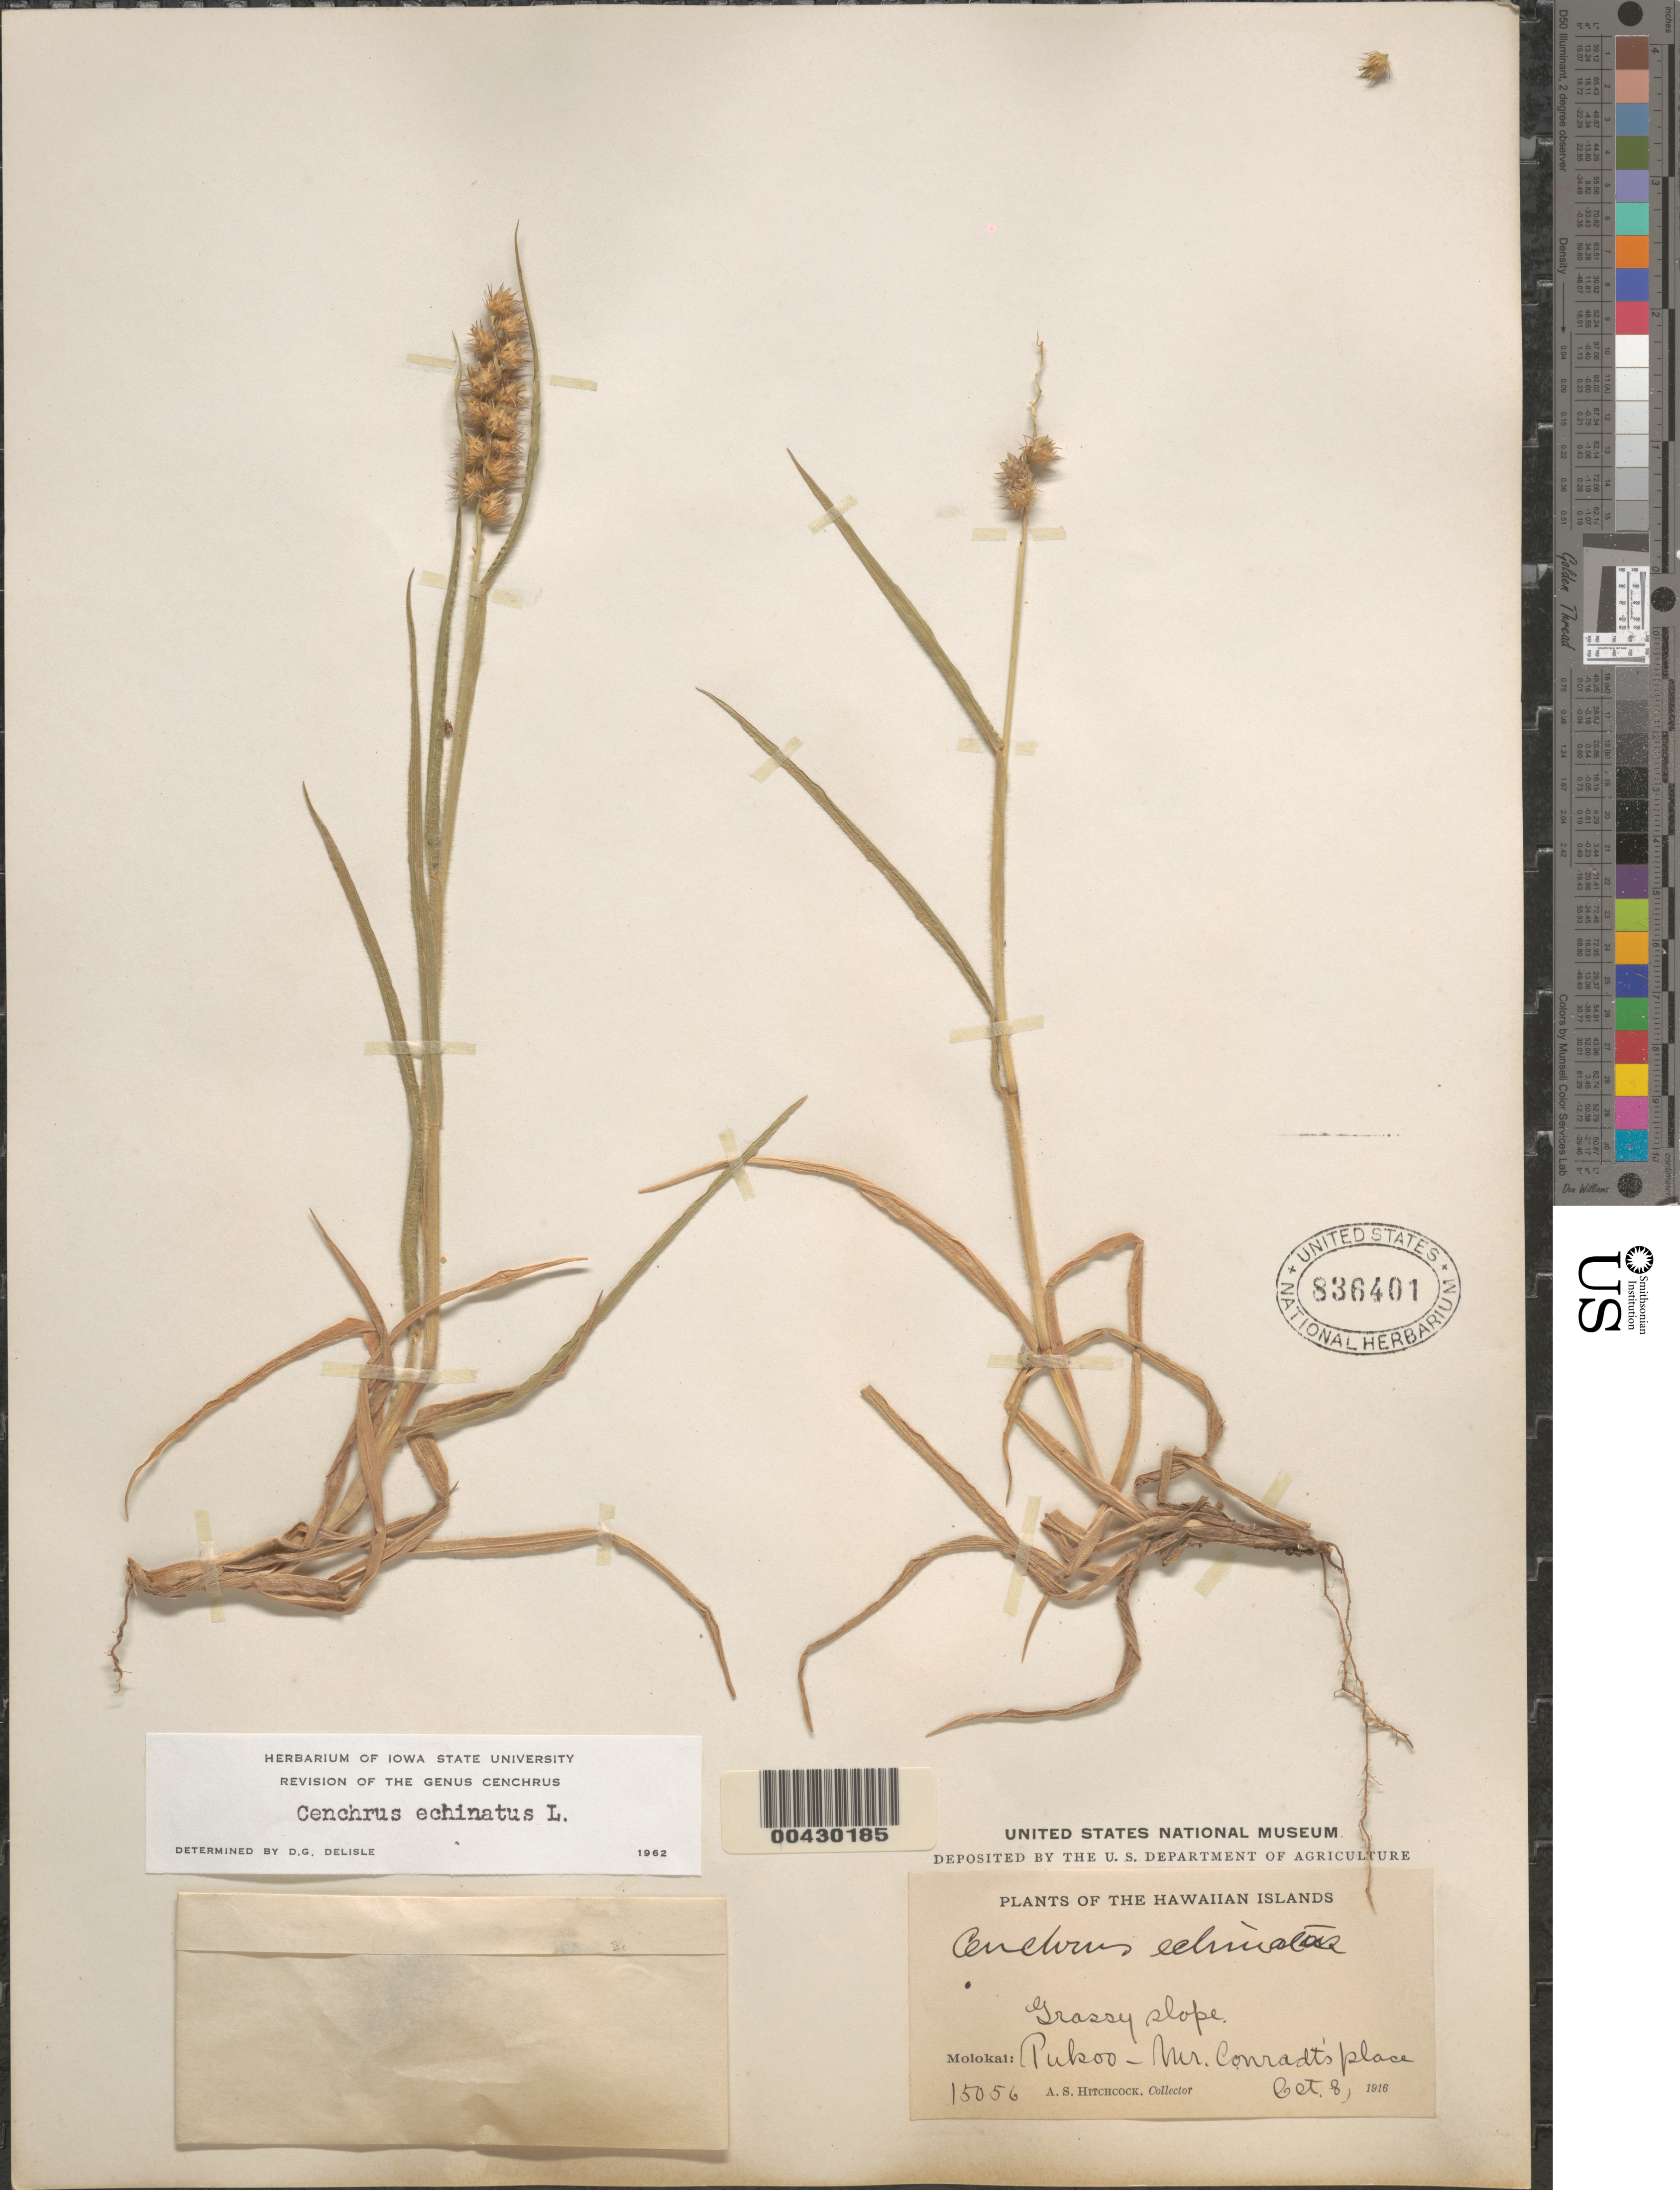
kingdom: Plantae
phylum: Tracheophyta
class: Liliopsida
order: Poales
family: Poaceae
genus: Cenchrus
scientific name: Cenchrus echinatus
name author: L.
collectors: A. S. Hitchcock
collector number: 15056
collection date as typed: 8 Oct 1916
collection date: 1916-10-08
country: United States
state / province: Hawaii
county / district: Maui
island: Moloka'i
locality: Pukoo - Mr. Conradt's place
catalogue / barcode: US 836401